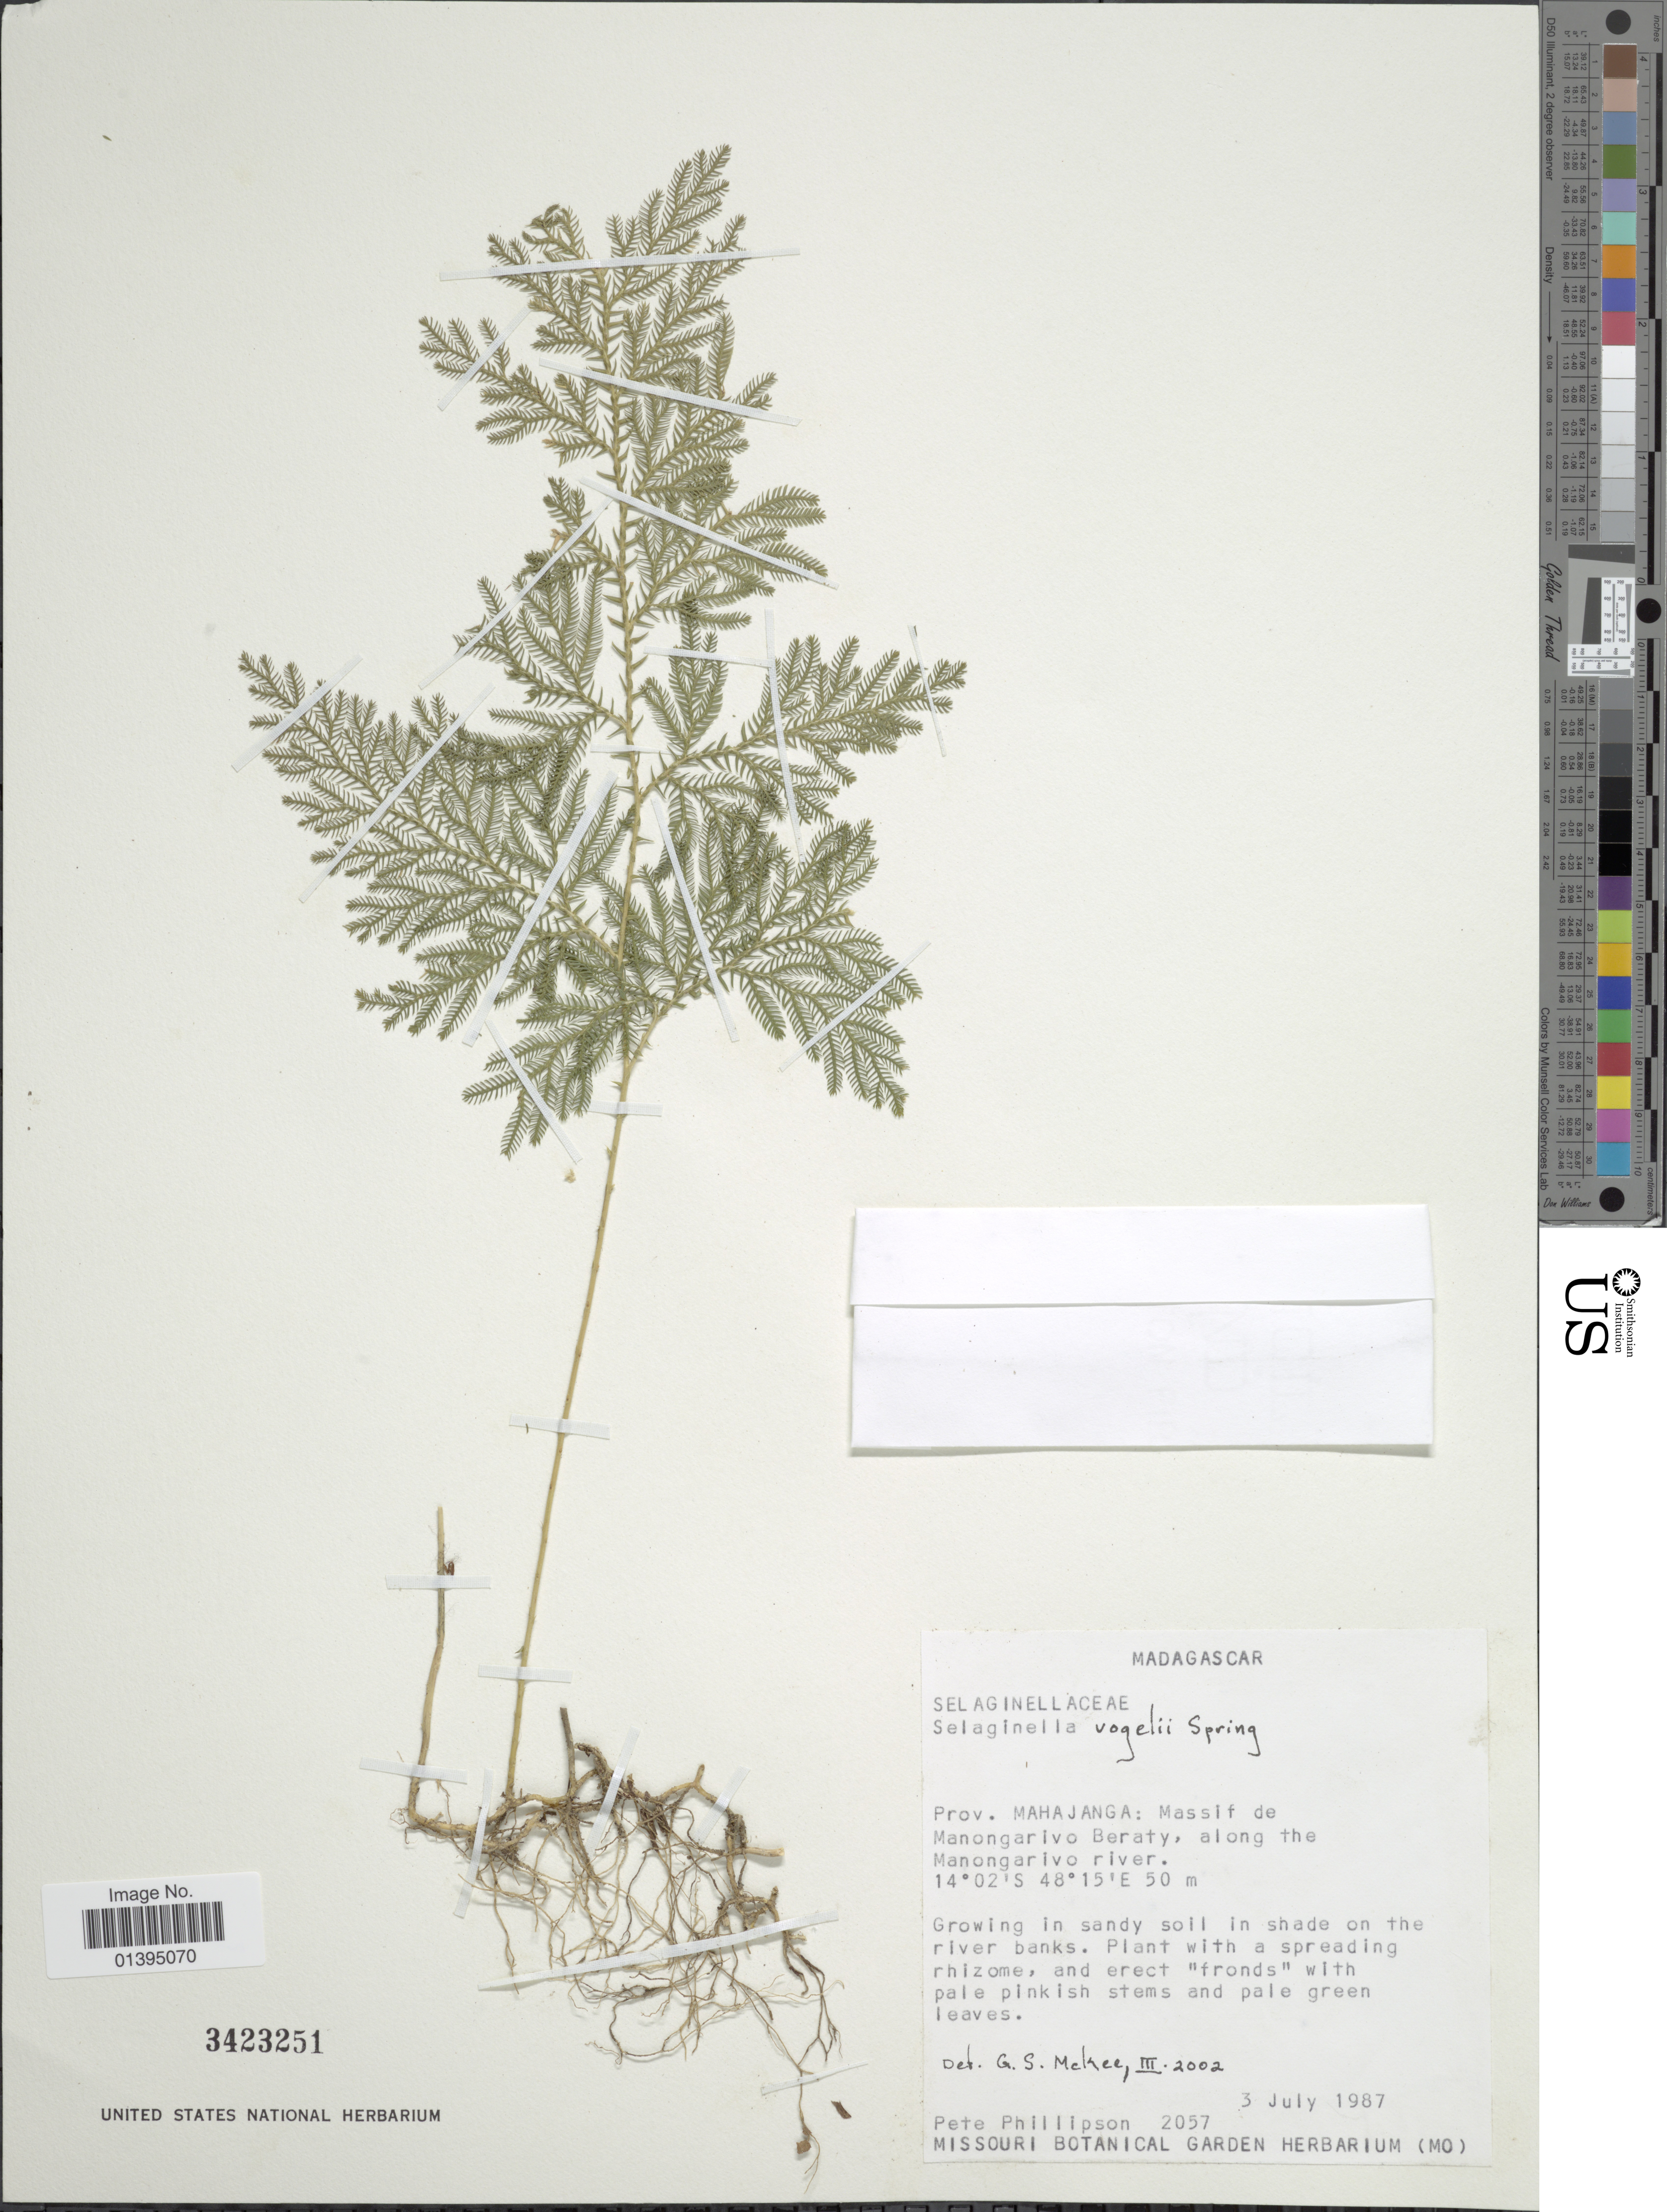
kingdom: Plantae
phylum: Tracheophyta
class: Lycopodiopsida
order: Selaginellales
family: Selaginellaceae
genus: Selaginella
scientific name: Selaginella vogelii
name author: Spring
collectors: P. B. Phillipson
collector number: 2057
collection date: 1987-07-03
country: Madagascar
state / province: Sofia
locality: Massif de Manongarivo Beraty, along the Manogarivo river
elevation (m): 50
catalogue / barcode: US 3423251